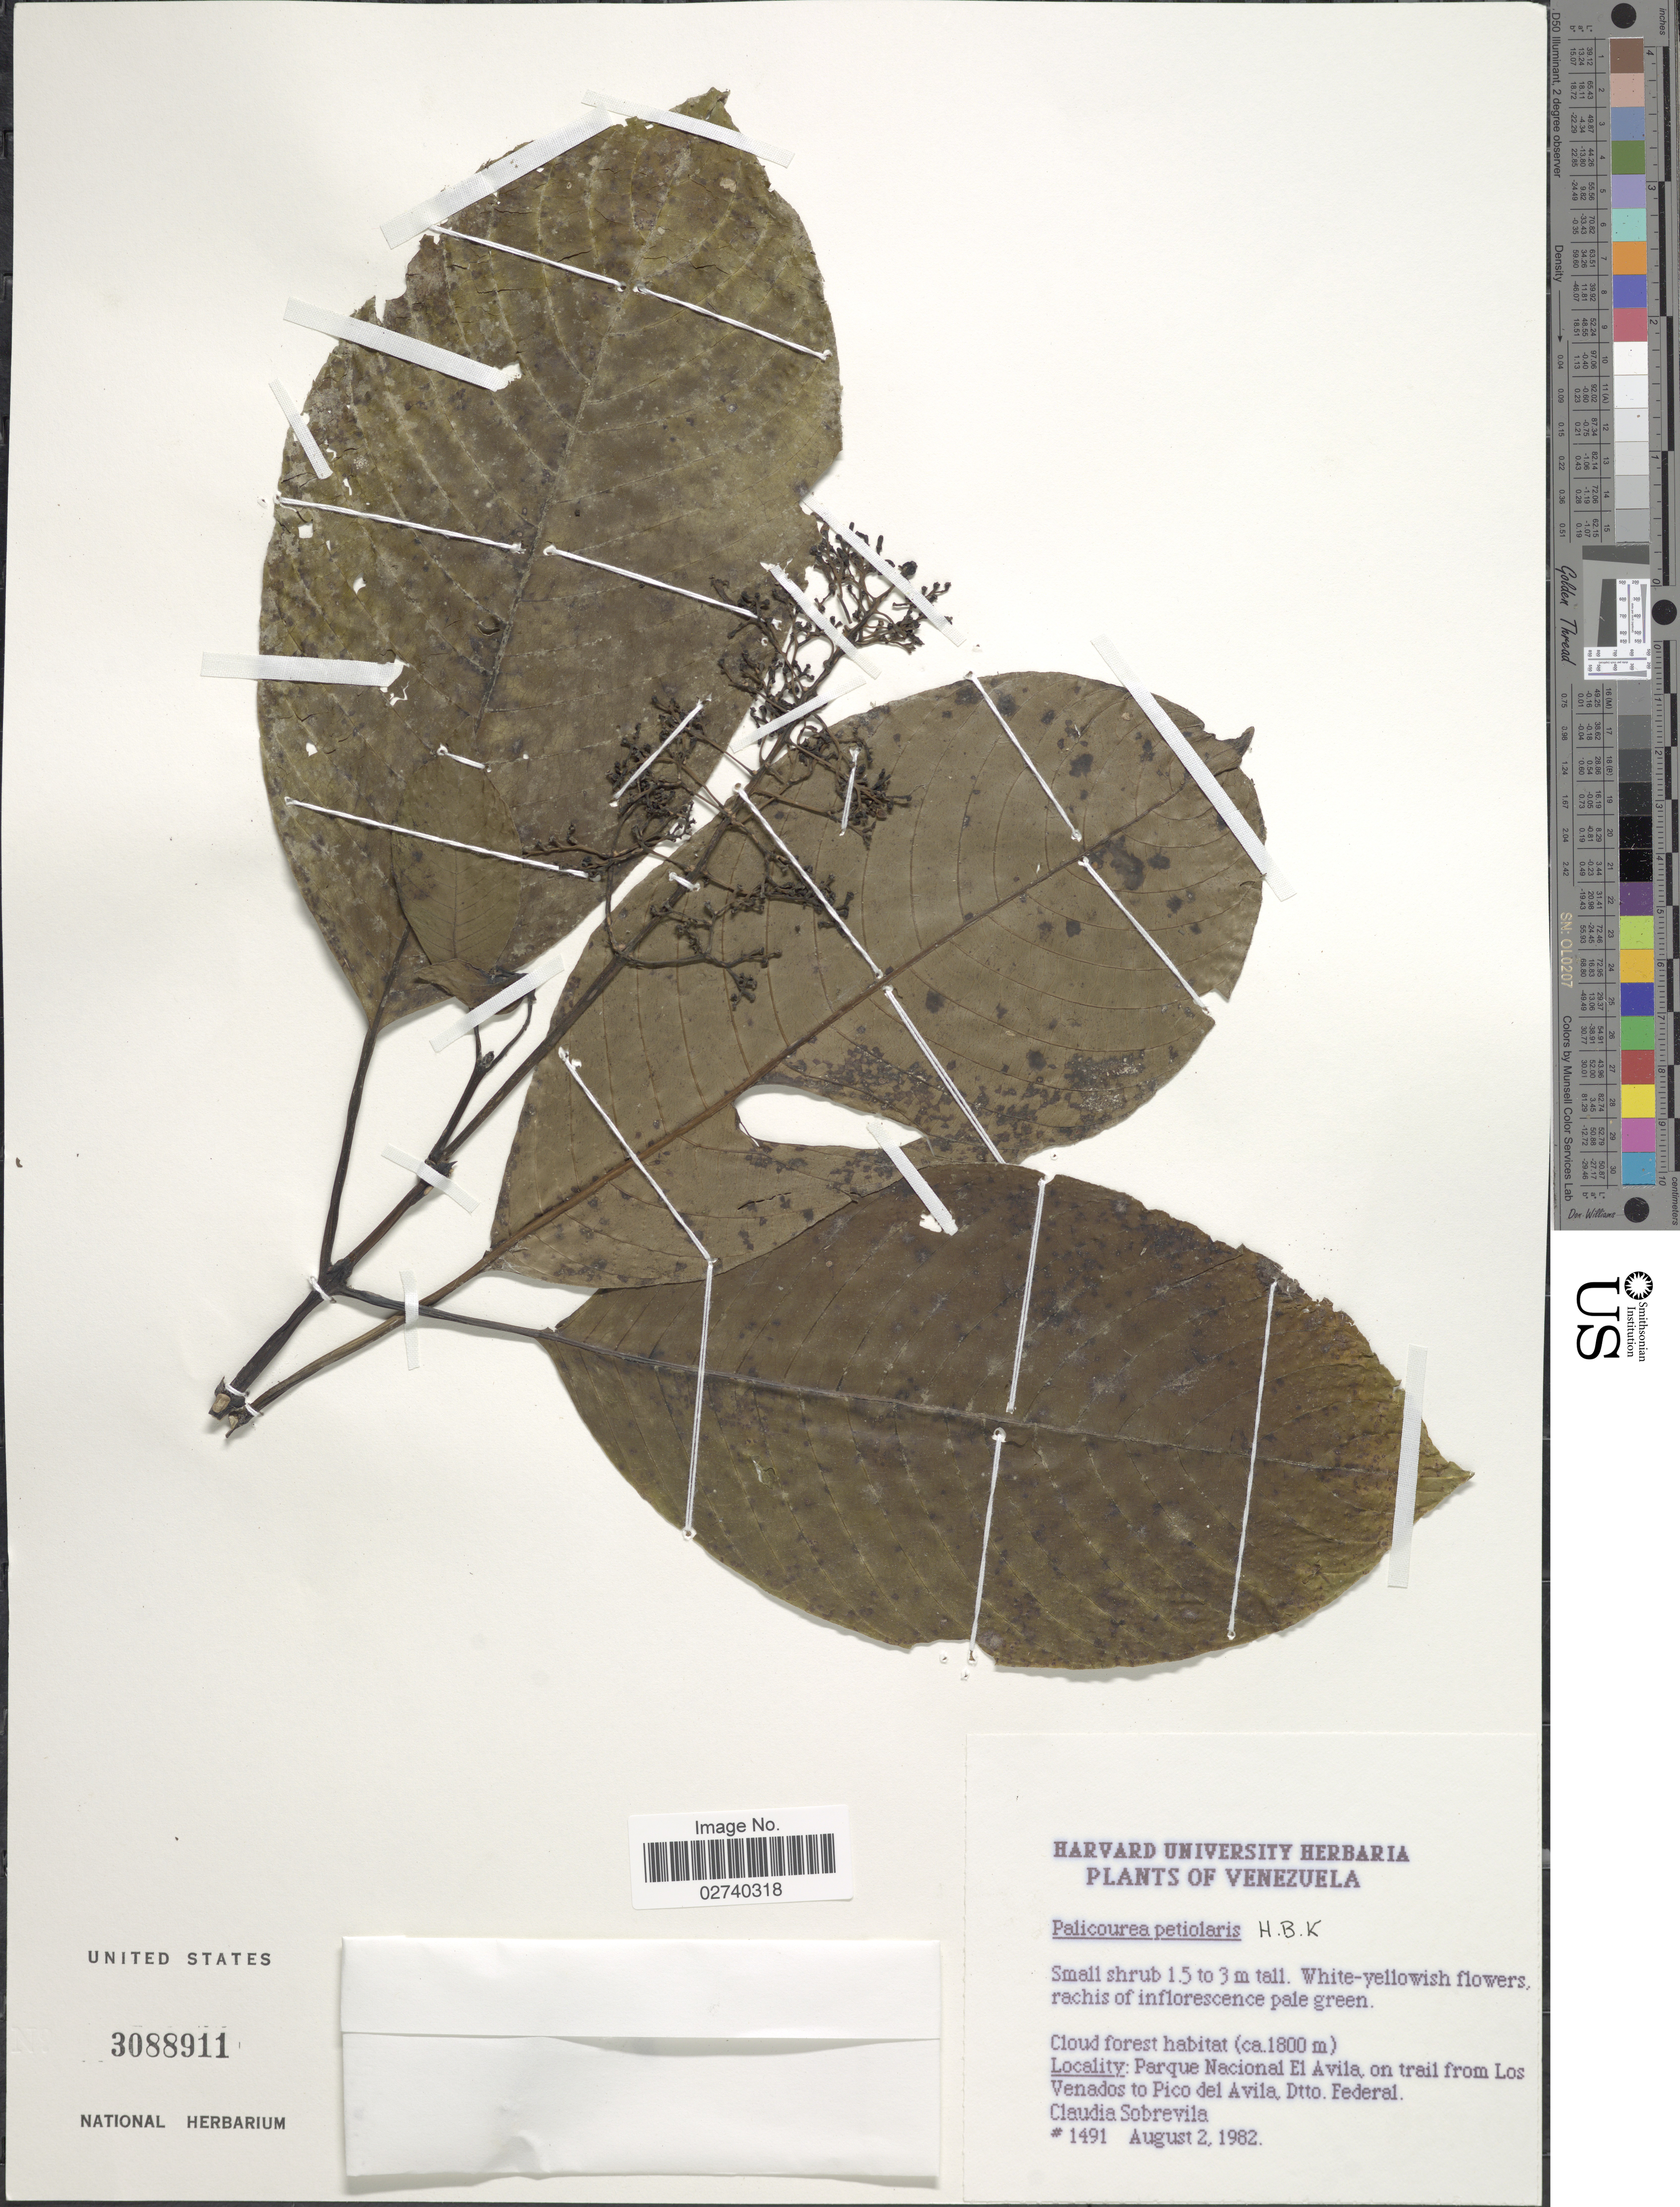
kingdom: Plantae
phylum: Tracheophyta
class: Magnoliopsida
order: Gentianales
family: Rubiaceae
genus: Palicourea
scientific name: Palicourea petiolaris Kunth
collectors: C. Sobrevila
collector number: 1491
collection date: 1982-08-02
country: Venezuela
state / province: Miranda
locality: Parque Nacional El Avila, on trail from Los Venados to Pico del Avila. Dtto. Federal.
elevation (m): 1800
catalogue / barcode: US 3088911